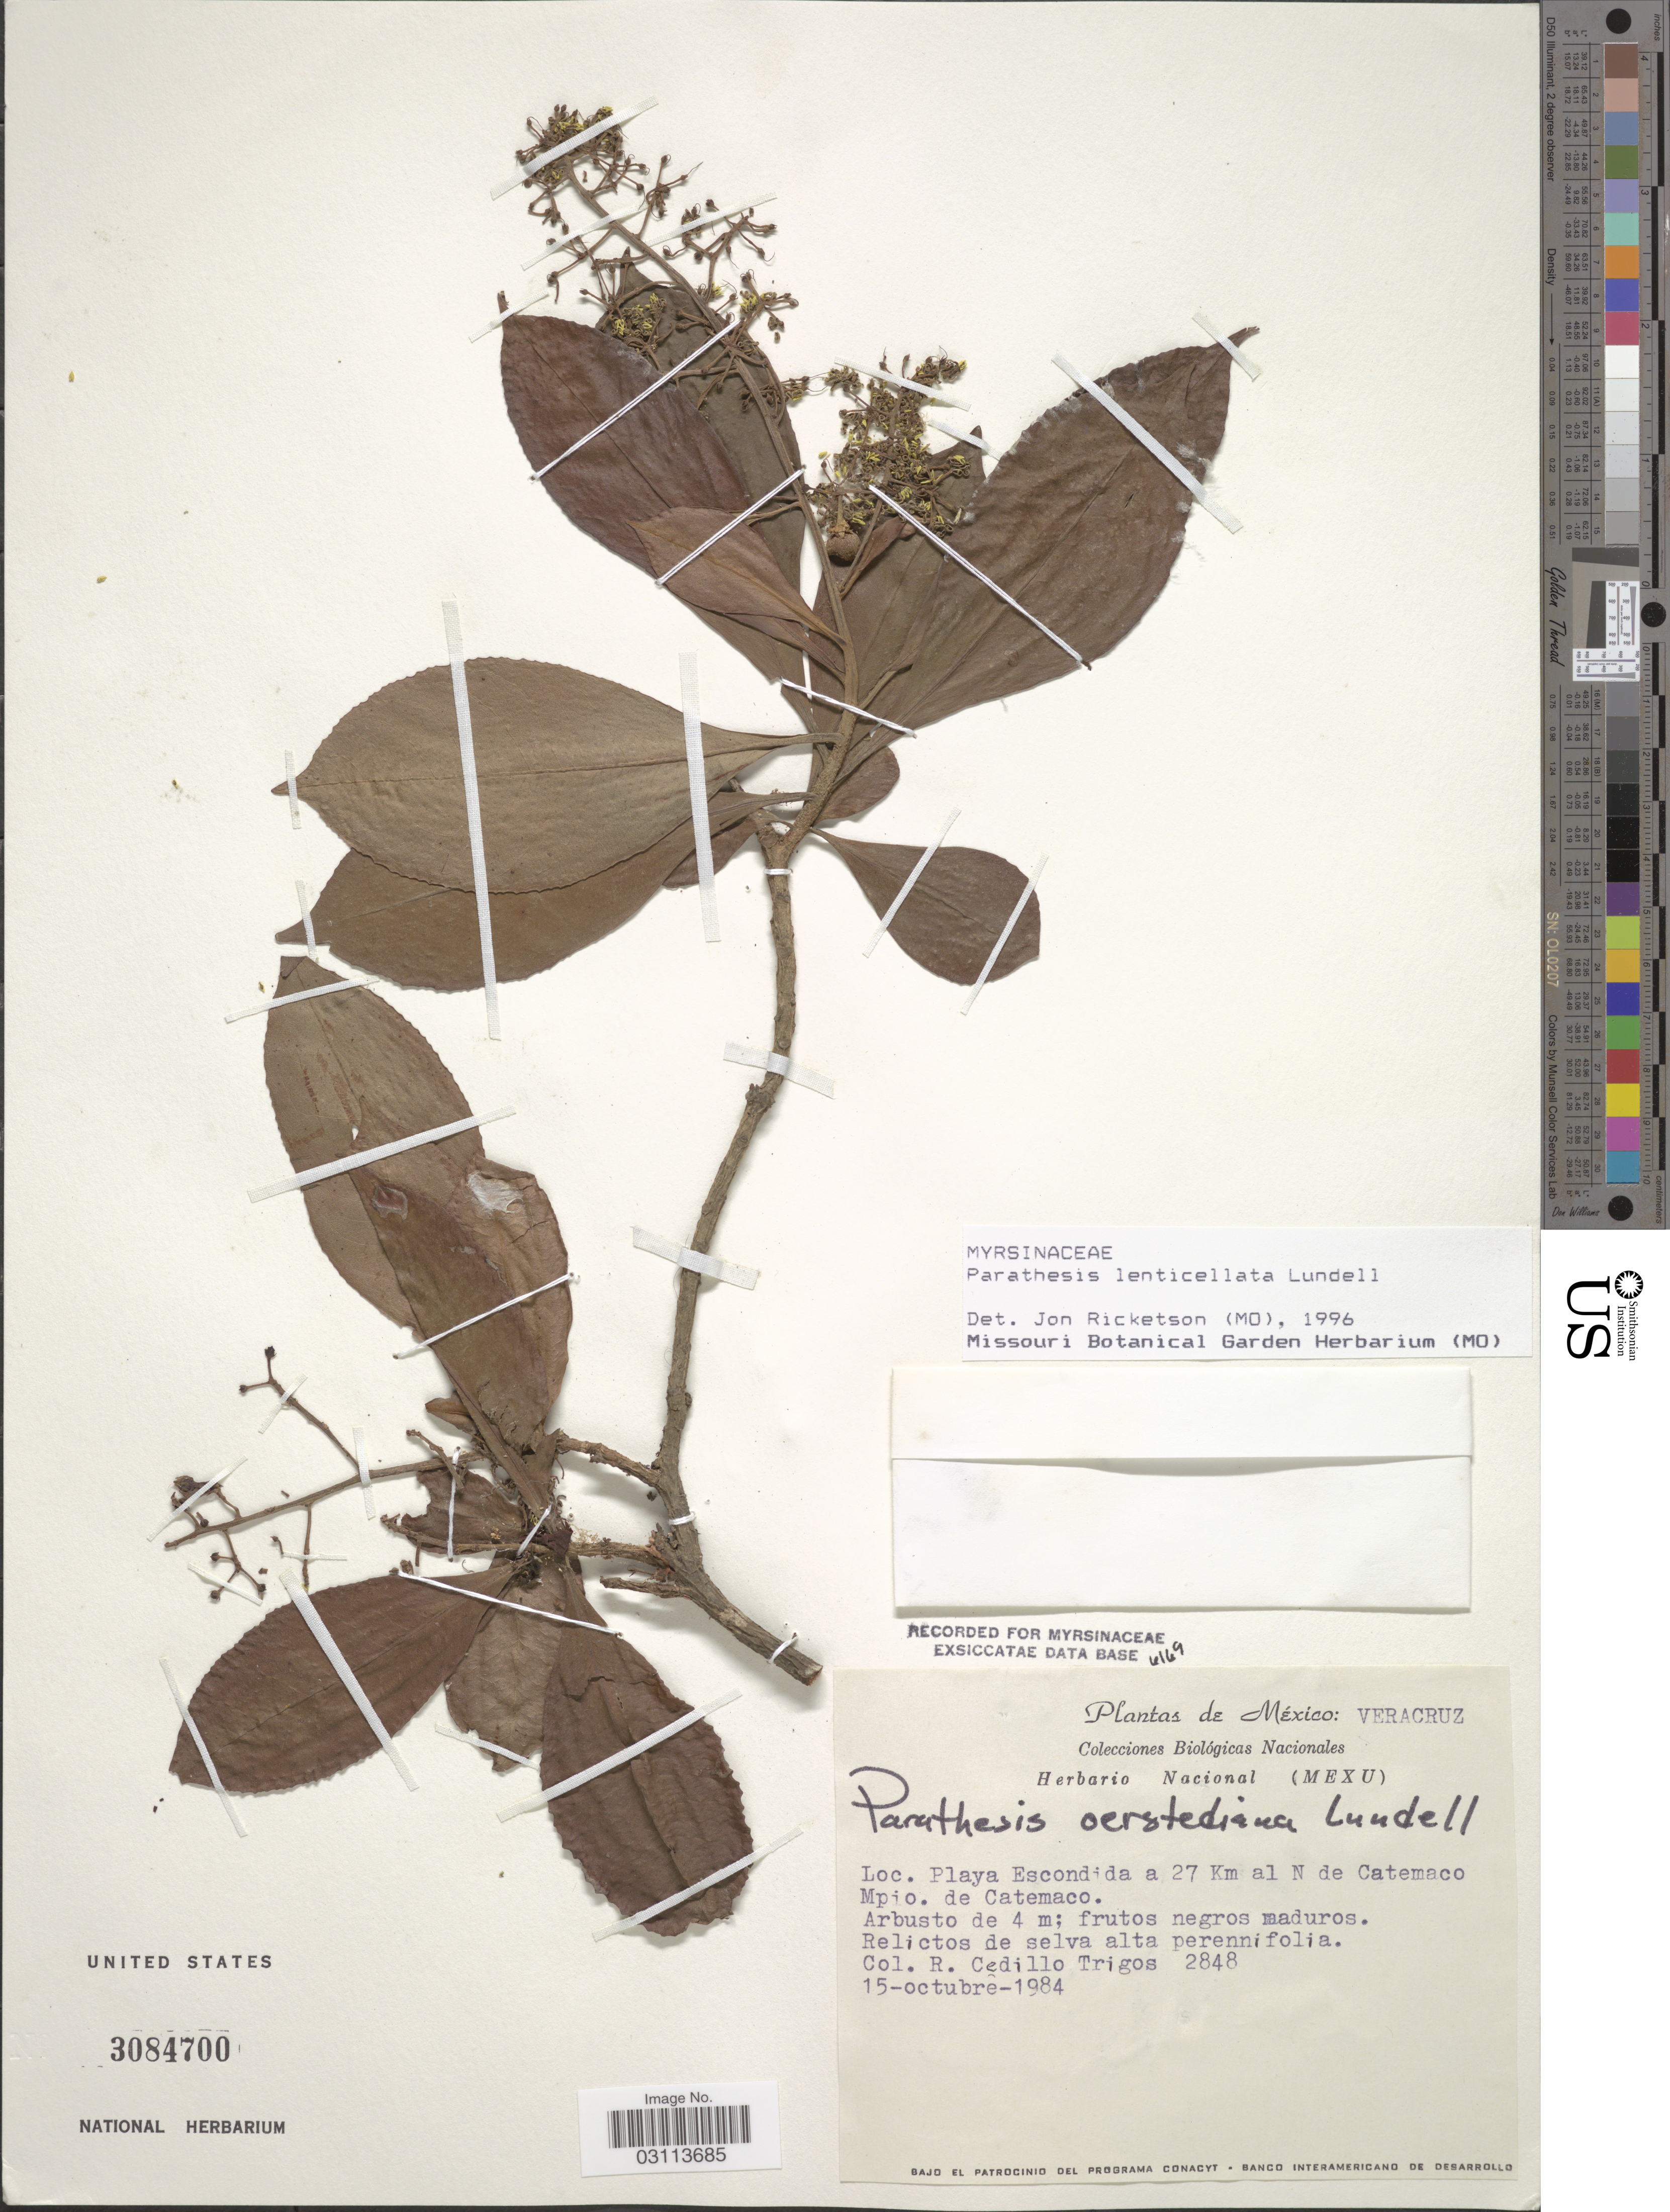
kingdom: Plantae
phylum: Tracheophyta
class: Magnoliopsida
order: Ericales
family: Primulaceae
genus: Parathesis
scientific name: Parathesis lenticellata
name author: Lundell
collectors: R. CedilloT.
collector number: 2848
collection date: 1984-10-15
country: Mexico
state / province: Veracruz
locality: Veracruz. Playa Escondida a 27 Km al N de Catemaco. Mpio. de Catemaco.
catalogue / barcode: US 3084700